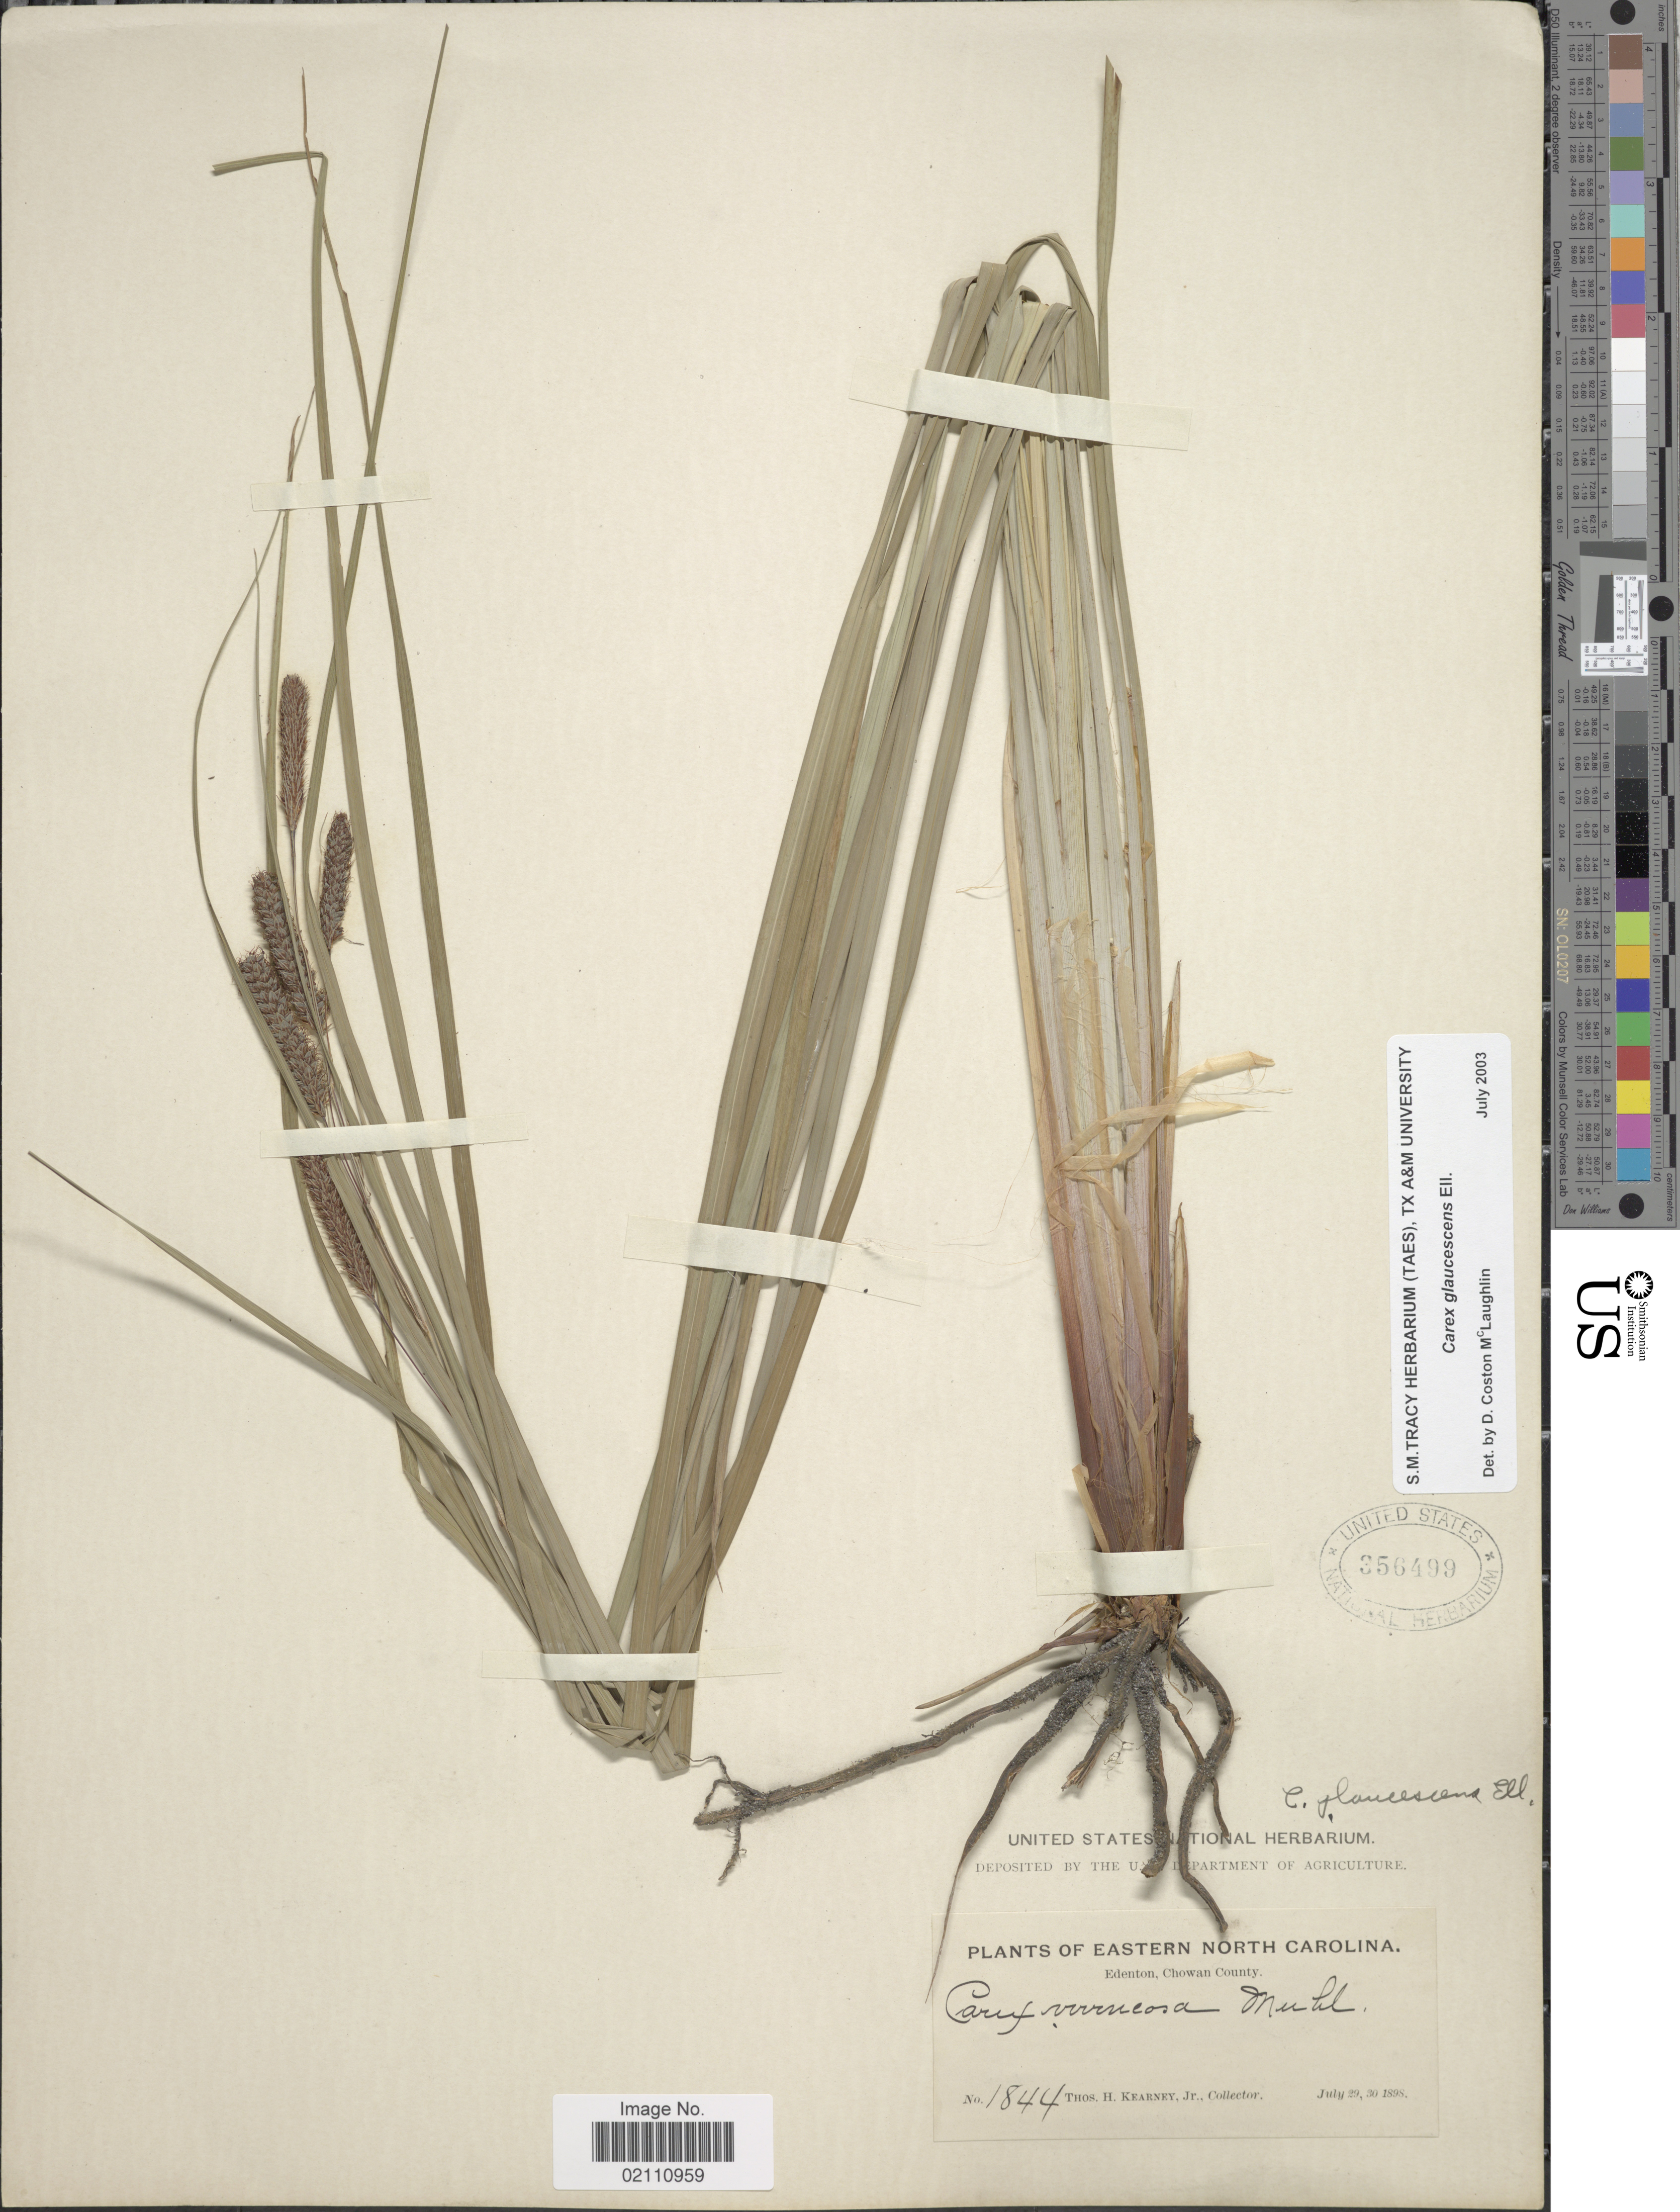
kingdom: Plantae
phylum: Tracheophyta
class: Liliopsida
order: Poales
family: Cyperaceae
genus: Carex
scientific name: Carex glaucescens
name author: Elliott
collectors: T. H. Kearney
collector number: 1844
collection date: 1898-07-29/1898-07-30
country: United States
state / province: North Carolina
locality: Eastern North Carolina, Edenton, Chowan County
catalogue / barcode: US 356499